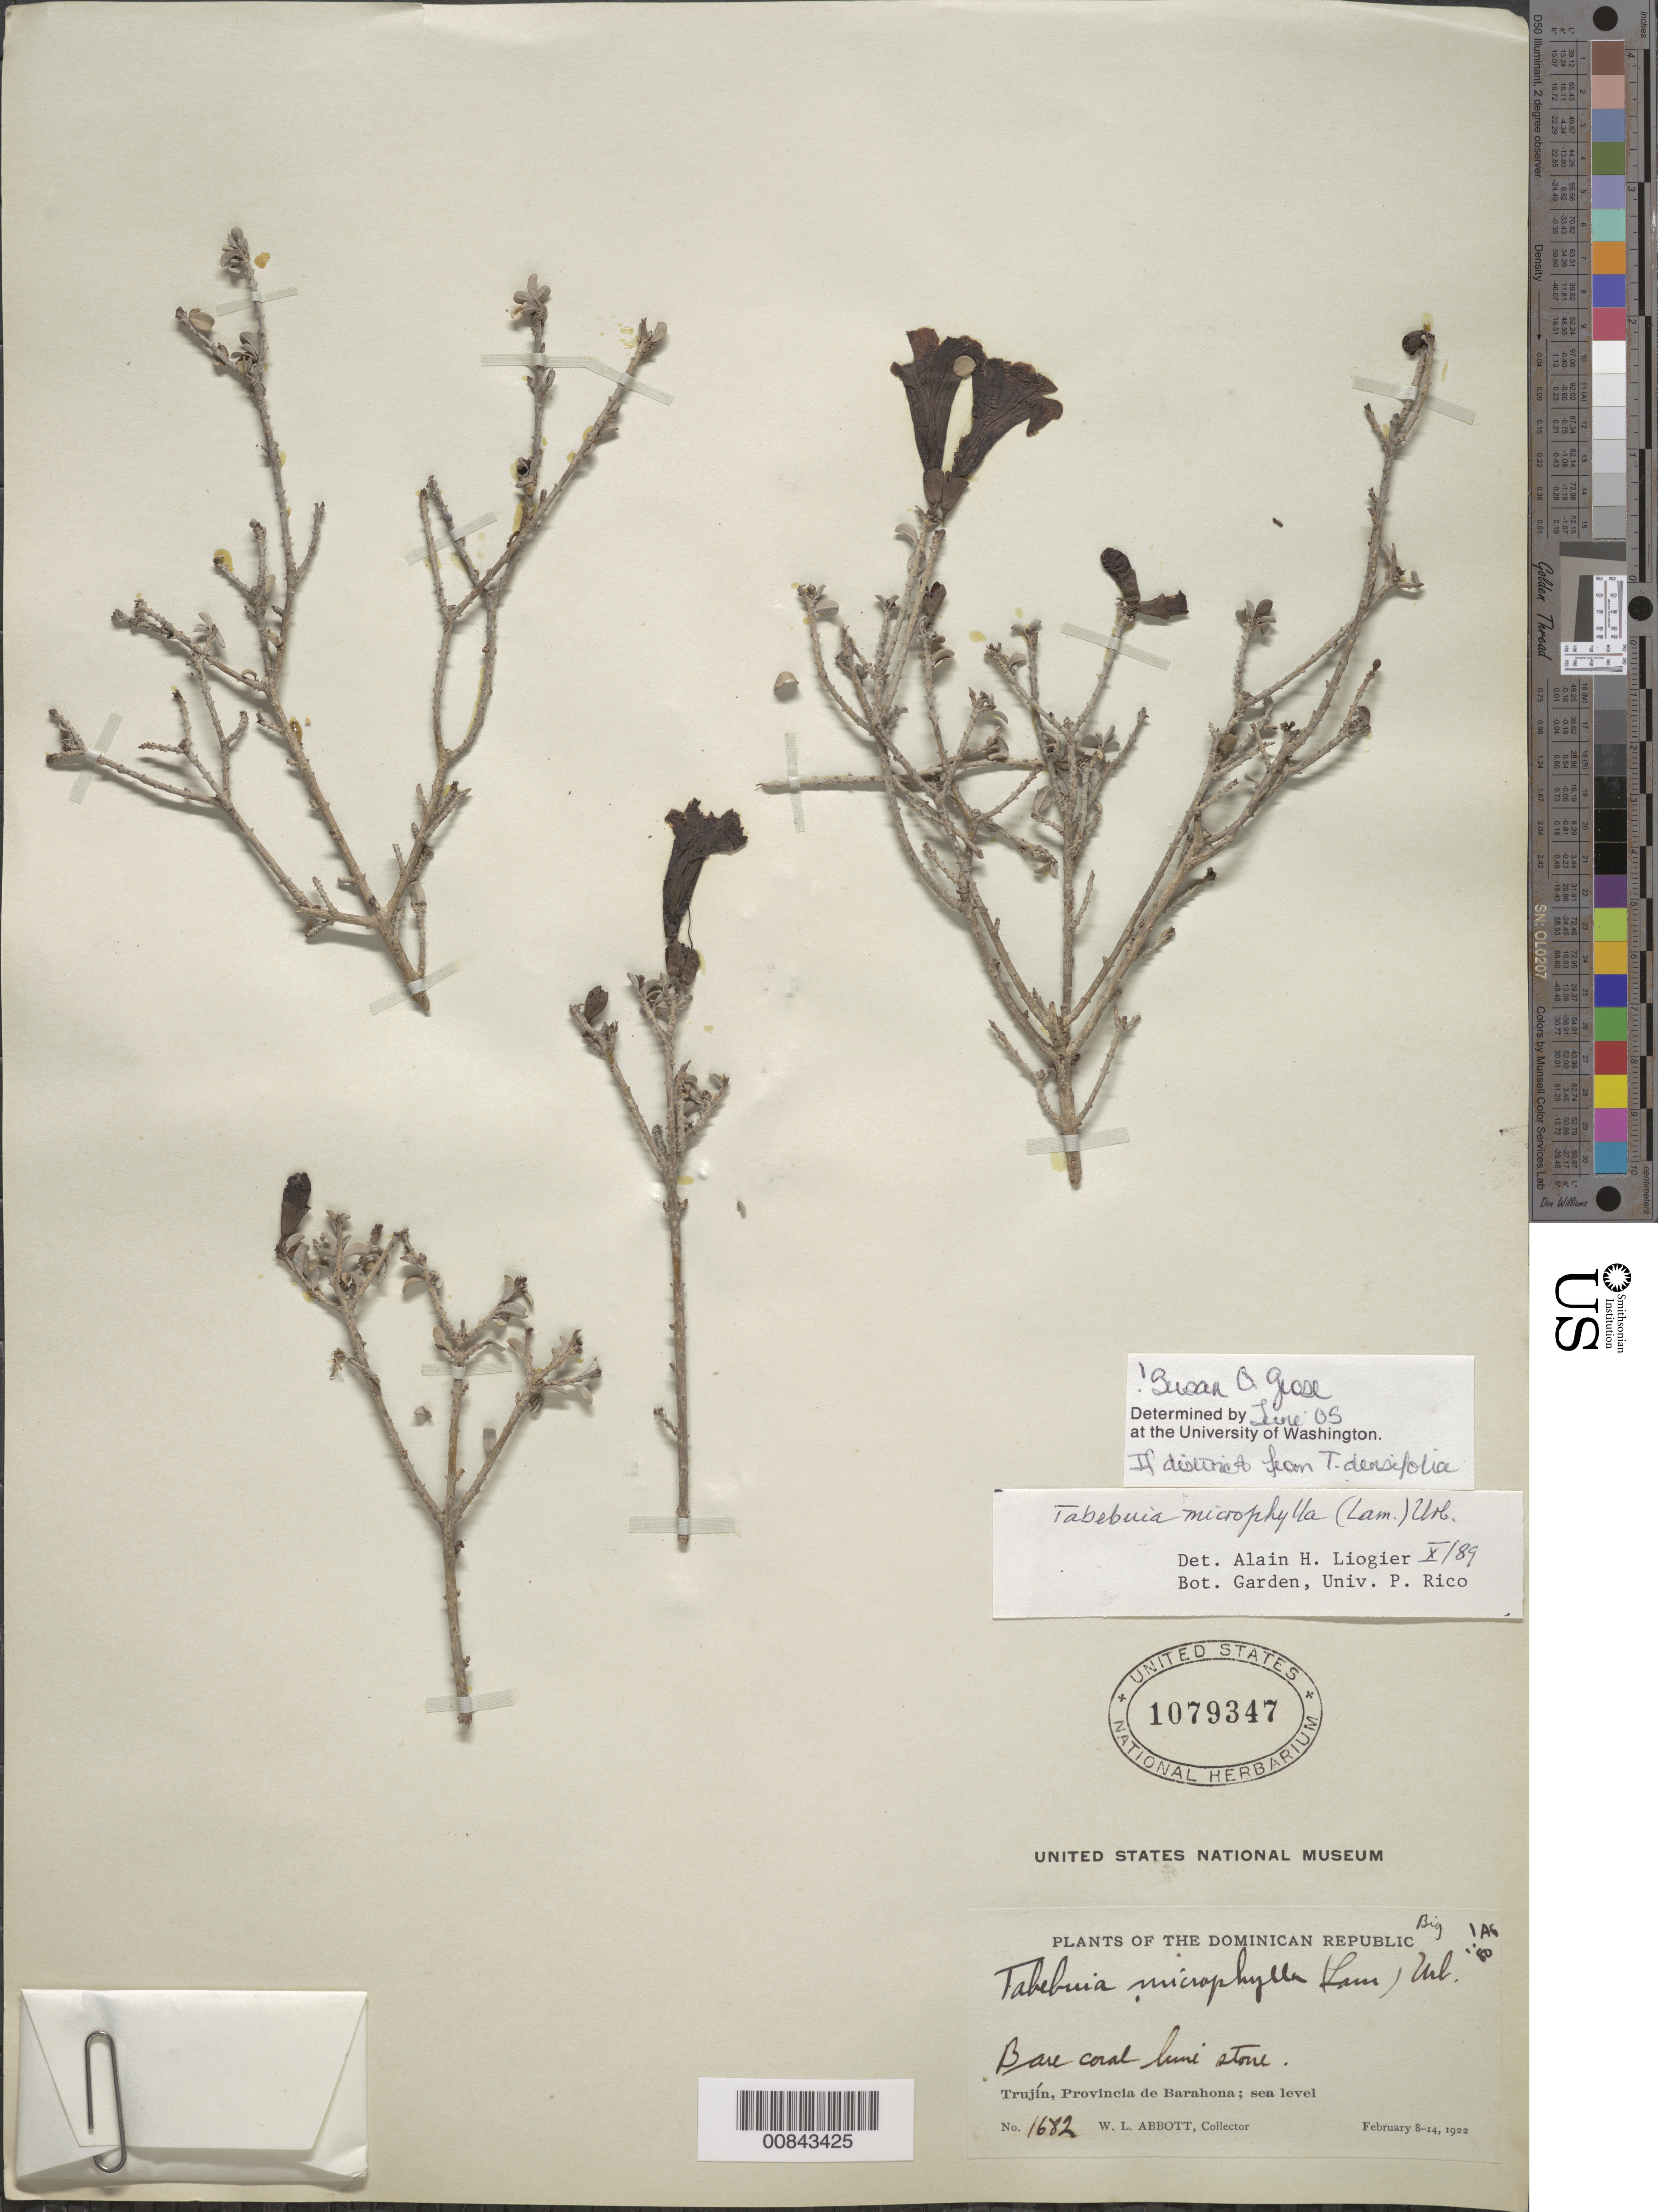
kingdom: Plantae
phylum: Tracheophyta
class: Magnoliopsida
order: Lamiales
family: Bignoniaceae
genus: Tabebuia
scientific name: Tabebuia microphylla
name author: (Lam.) Urb.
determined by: Grose, S. O.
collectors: W. L. Abbott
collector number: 1682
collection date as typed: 08 Feb 1914 to 14 Feb 1914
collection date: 1914-02-08/1914-02-14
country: Dominican Republic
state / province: Barahona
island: Hispaniola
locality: Trujín.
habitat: Bare coral limestone.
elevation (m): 0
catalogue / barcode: US 1079347